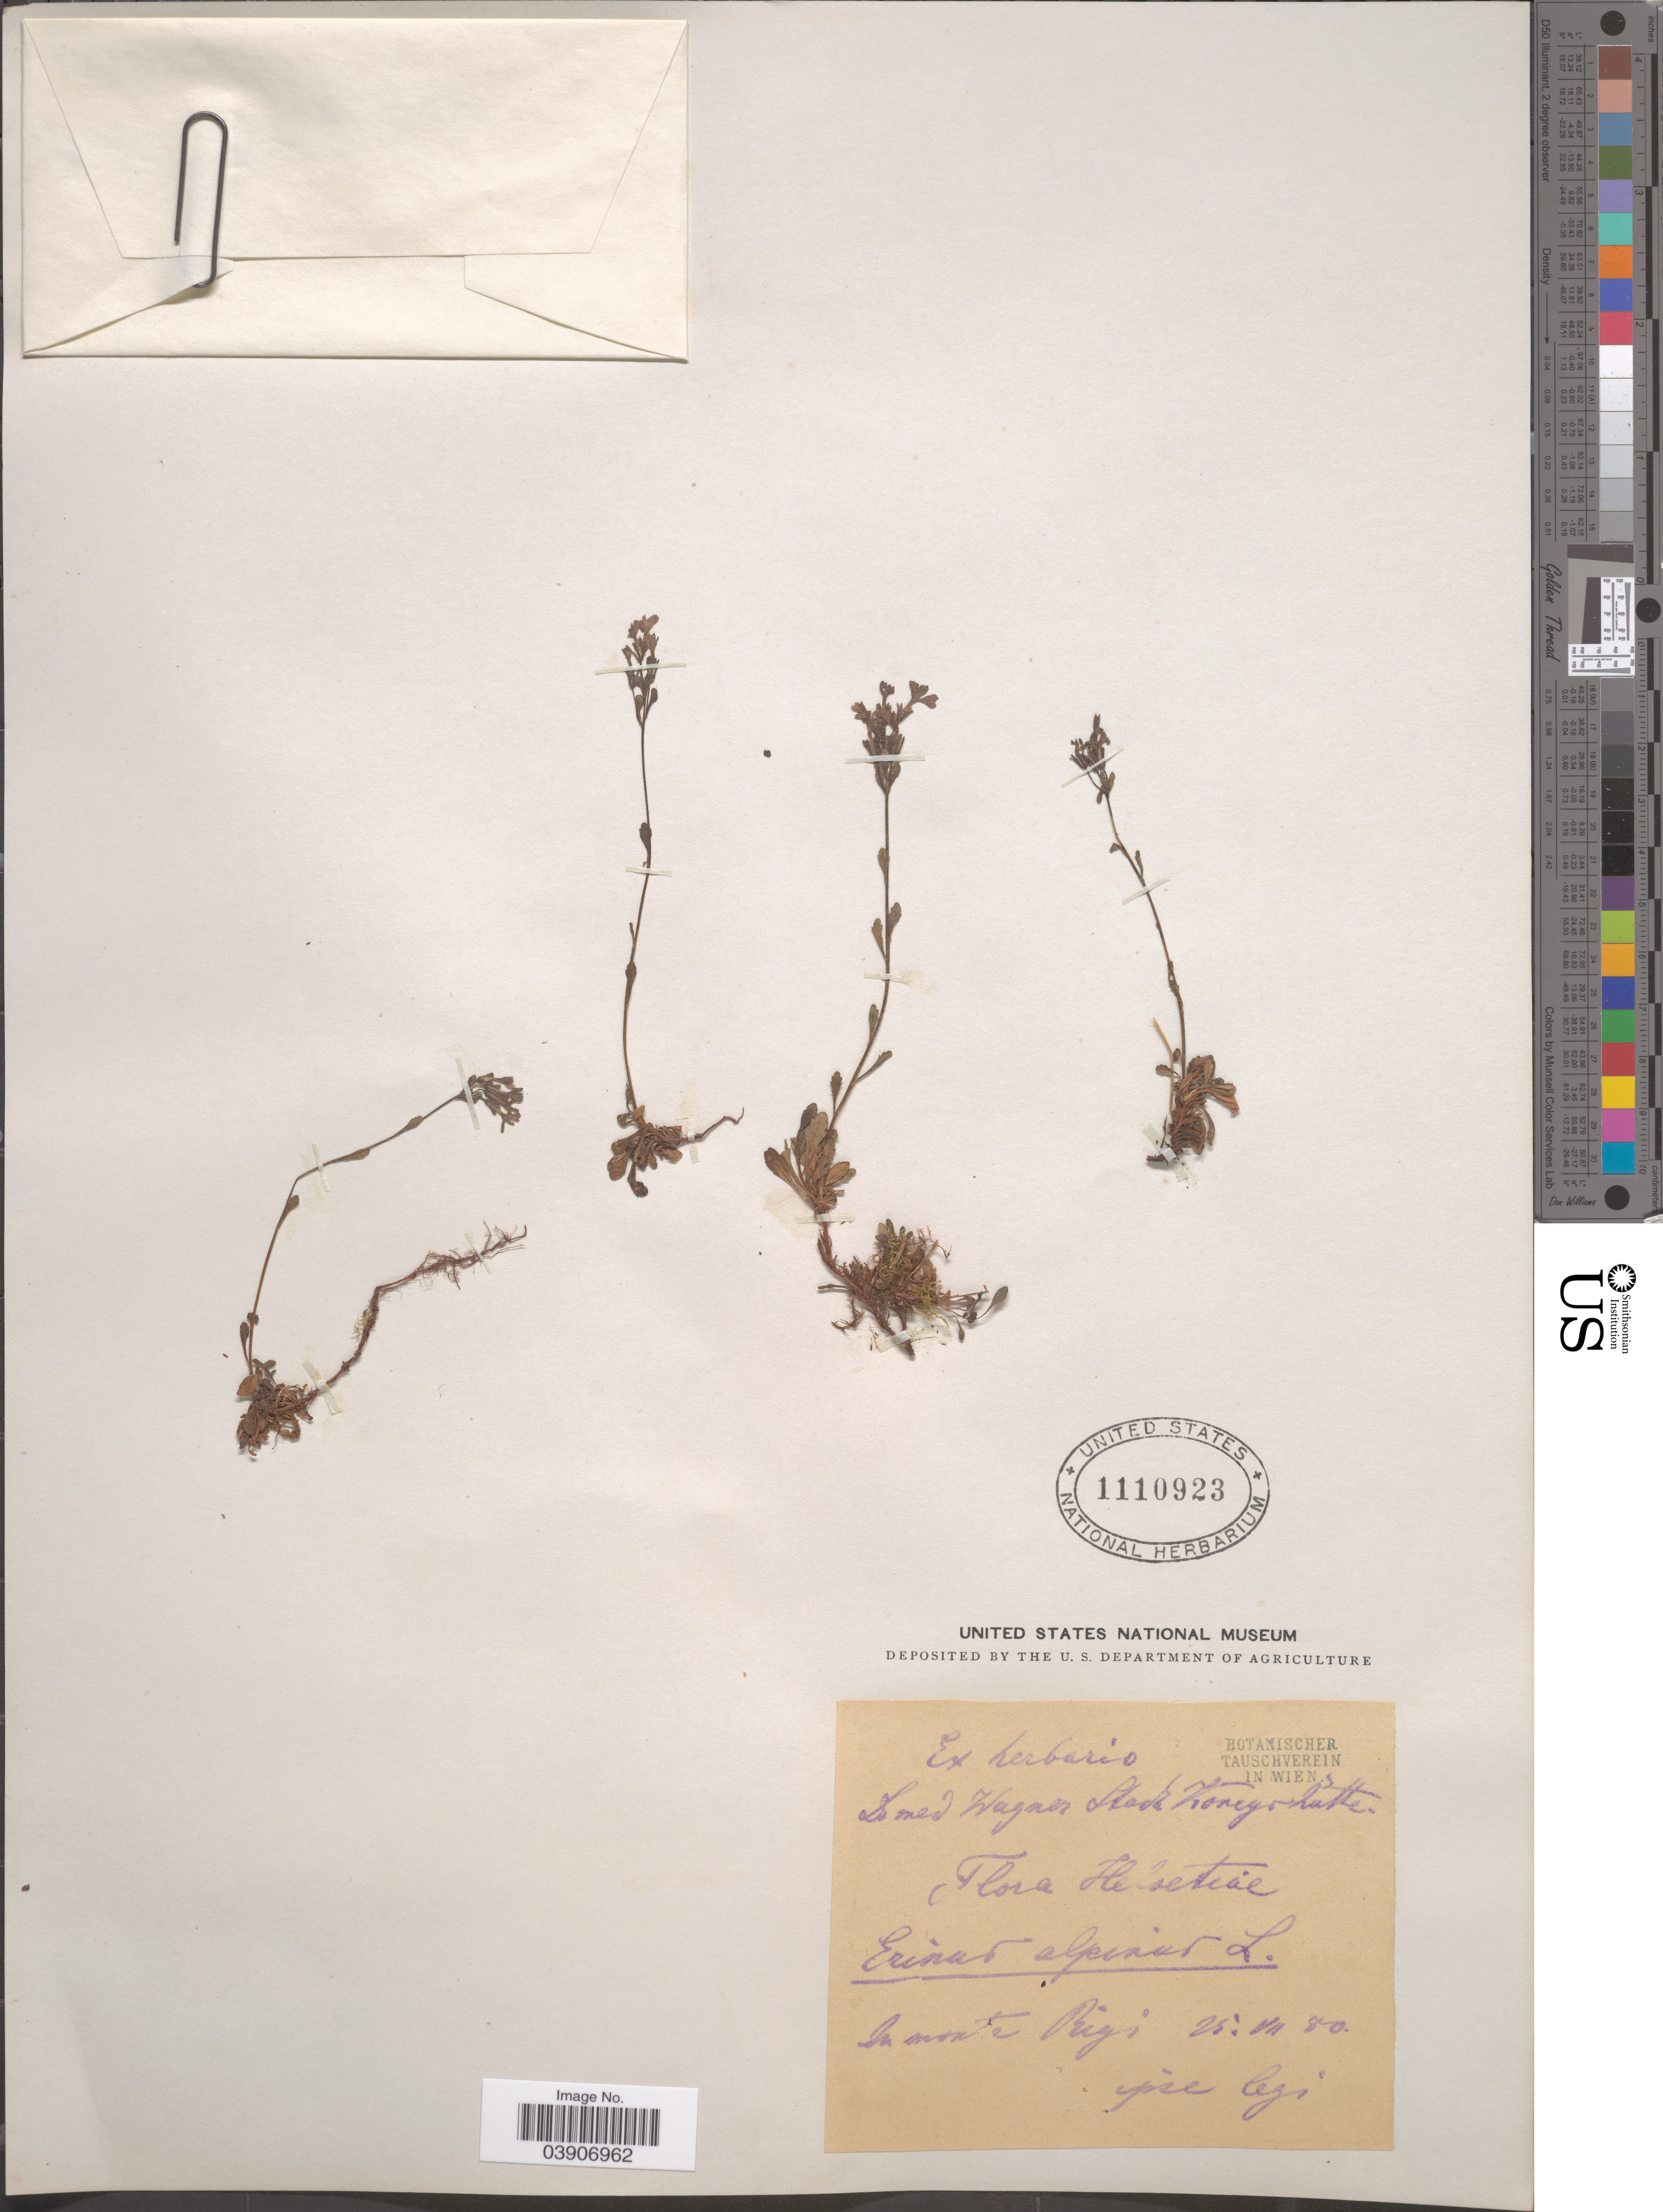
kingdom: Plantae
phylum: Tracheophyta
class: Magnoliopsida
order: Lamiales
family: Plantaginaceae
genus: Erinus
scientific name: Erinus alpinus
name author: L.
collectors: W. Königshutte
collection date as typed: Transcribed d/m/y: 25/7/80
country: Switzerland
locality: Helvetiae. In monte Bigi.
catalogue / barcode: US 1110923